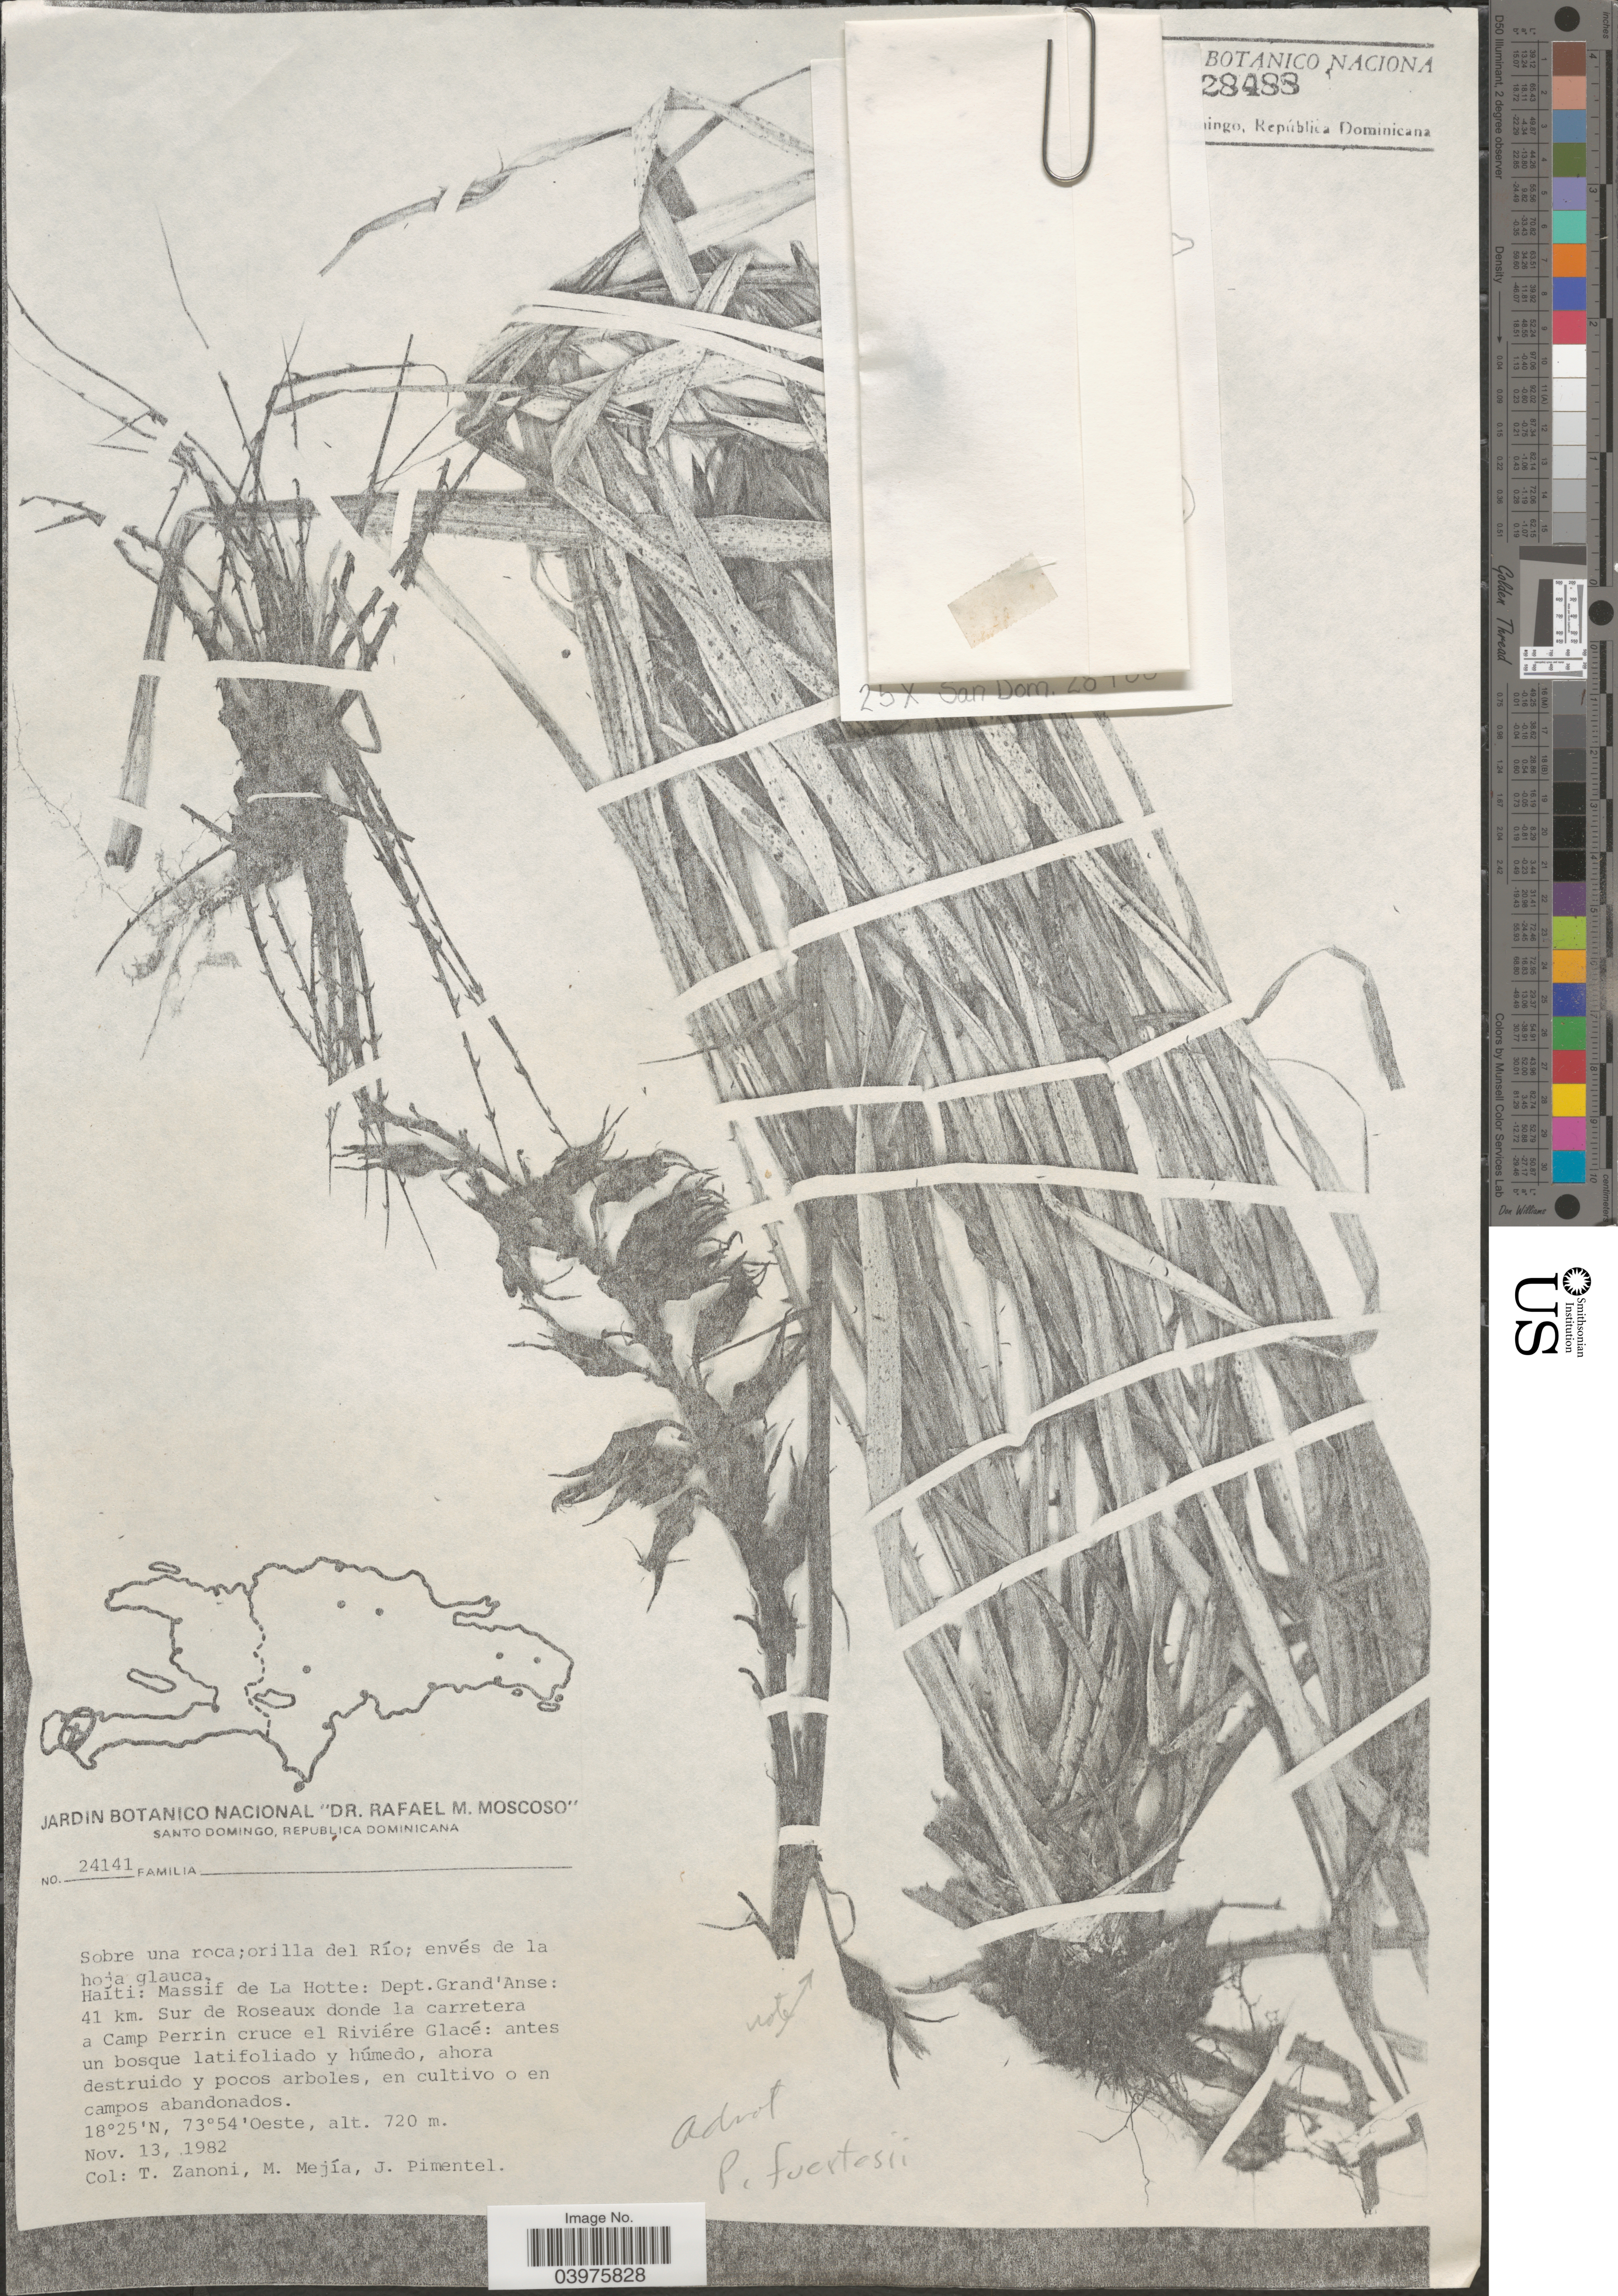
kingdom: Plantae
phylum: Tracheophyta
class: Liliopsida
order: Poales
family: Bromeliaceae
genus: Pitcairnia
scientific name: Pitcairnia fuertesii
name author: Mez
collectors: T. Zanoni, T. Mejía & J. Pimentel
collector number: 24141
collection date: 1982-11-13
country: Haiti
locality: Massif de La Hotte: Dept. Grand'Anse: 41 km. Sur de Roseaux donde la carretera a Camp Perrin cruce el Riviére Glacé.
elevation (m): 720